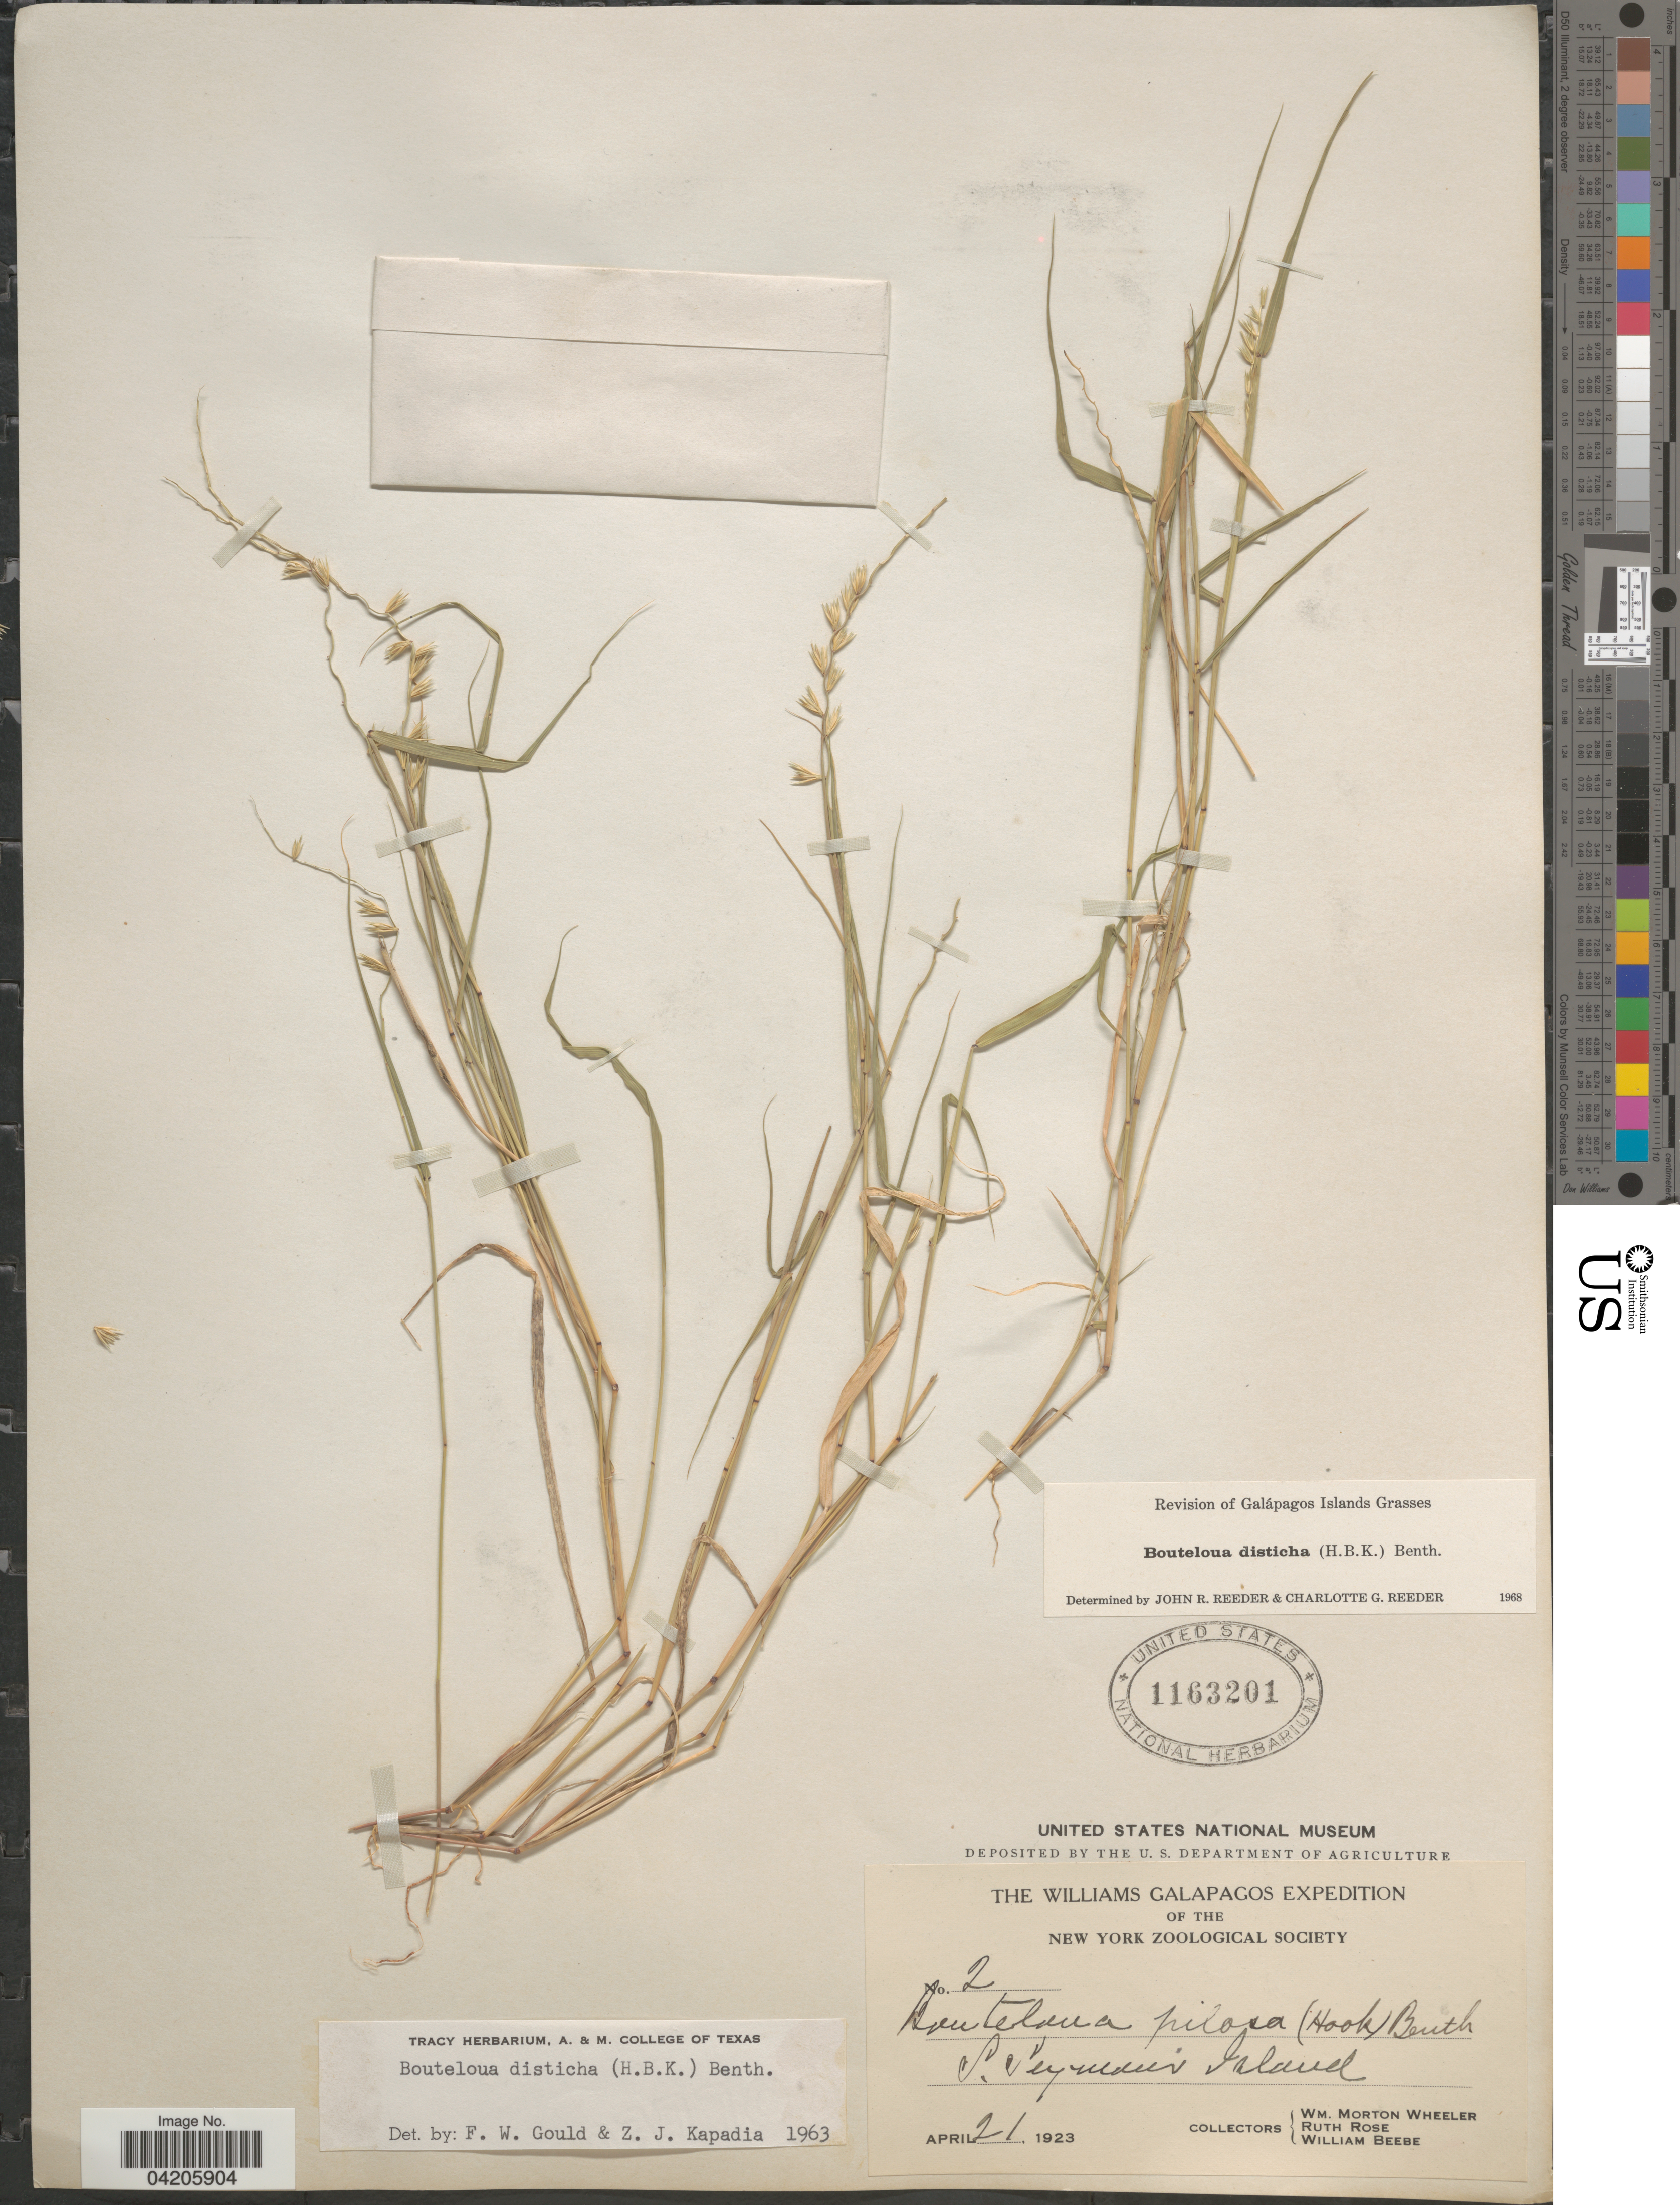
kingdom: Plantae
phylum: Tracheophyta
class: Liliopsida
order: Poales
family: Poaceae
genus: Bouteloua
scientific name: Bouteloua disticha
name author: (Kunth) Benth.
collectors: W. Wheeler, R. Rose & W. Beebe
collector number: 2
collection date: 1923-04-21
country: Ecuador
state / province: Colón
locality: The Williams Galapagos Expedition. S.Seymour Island.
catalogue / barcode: US 1163201